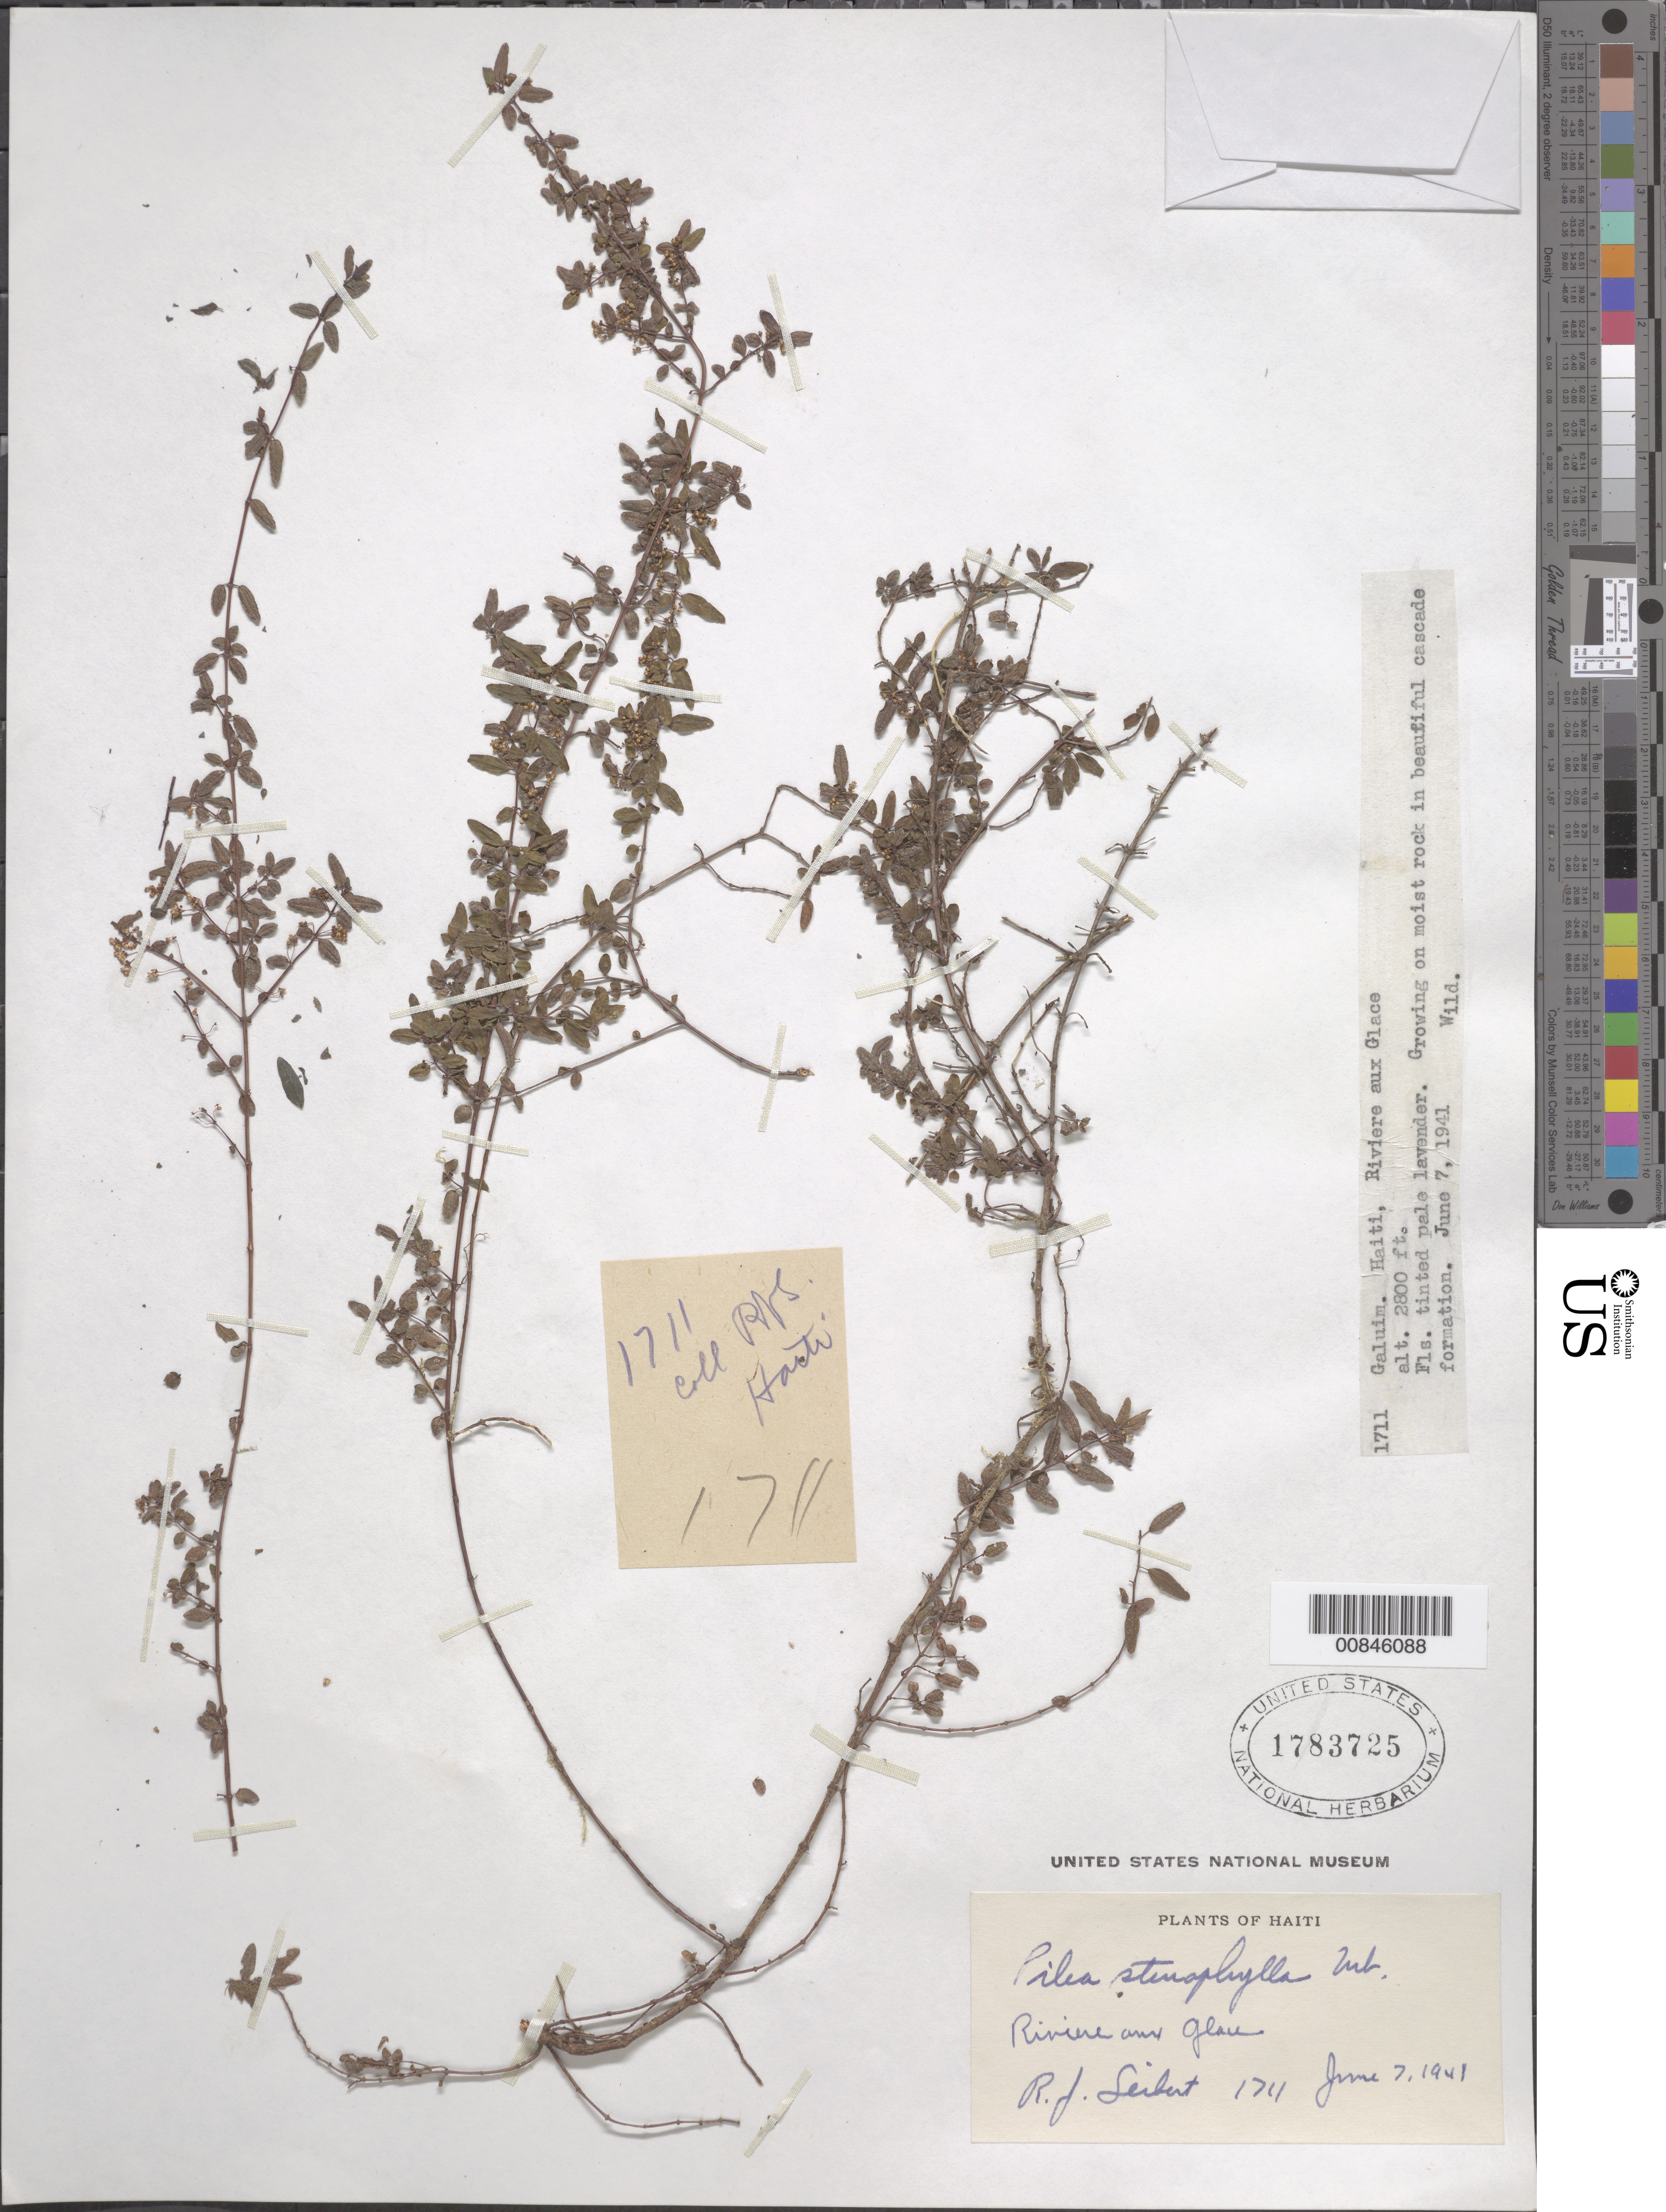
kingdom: Plantae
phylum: Tracheophyta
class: Magnoliopsida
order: Rosales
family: Urticaceae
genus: Pilea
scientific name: Pilea stenophylla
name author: Urb.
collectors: R. J. Seibert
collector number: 1711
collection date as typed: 07 Jun 1941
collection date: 1941-06-07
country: Haiti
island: Hispaniola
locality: Rivière aux Glace.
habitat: Growing on moist rock in beautiful cascade formation.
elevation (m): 853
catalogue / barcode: US 1783725